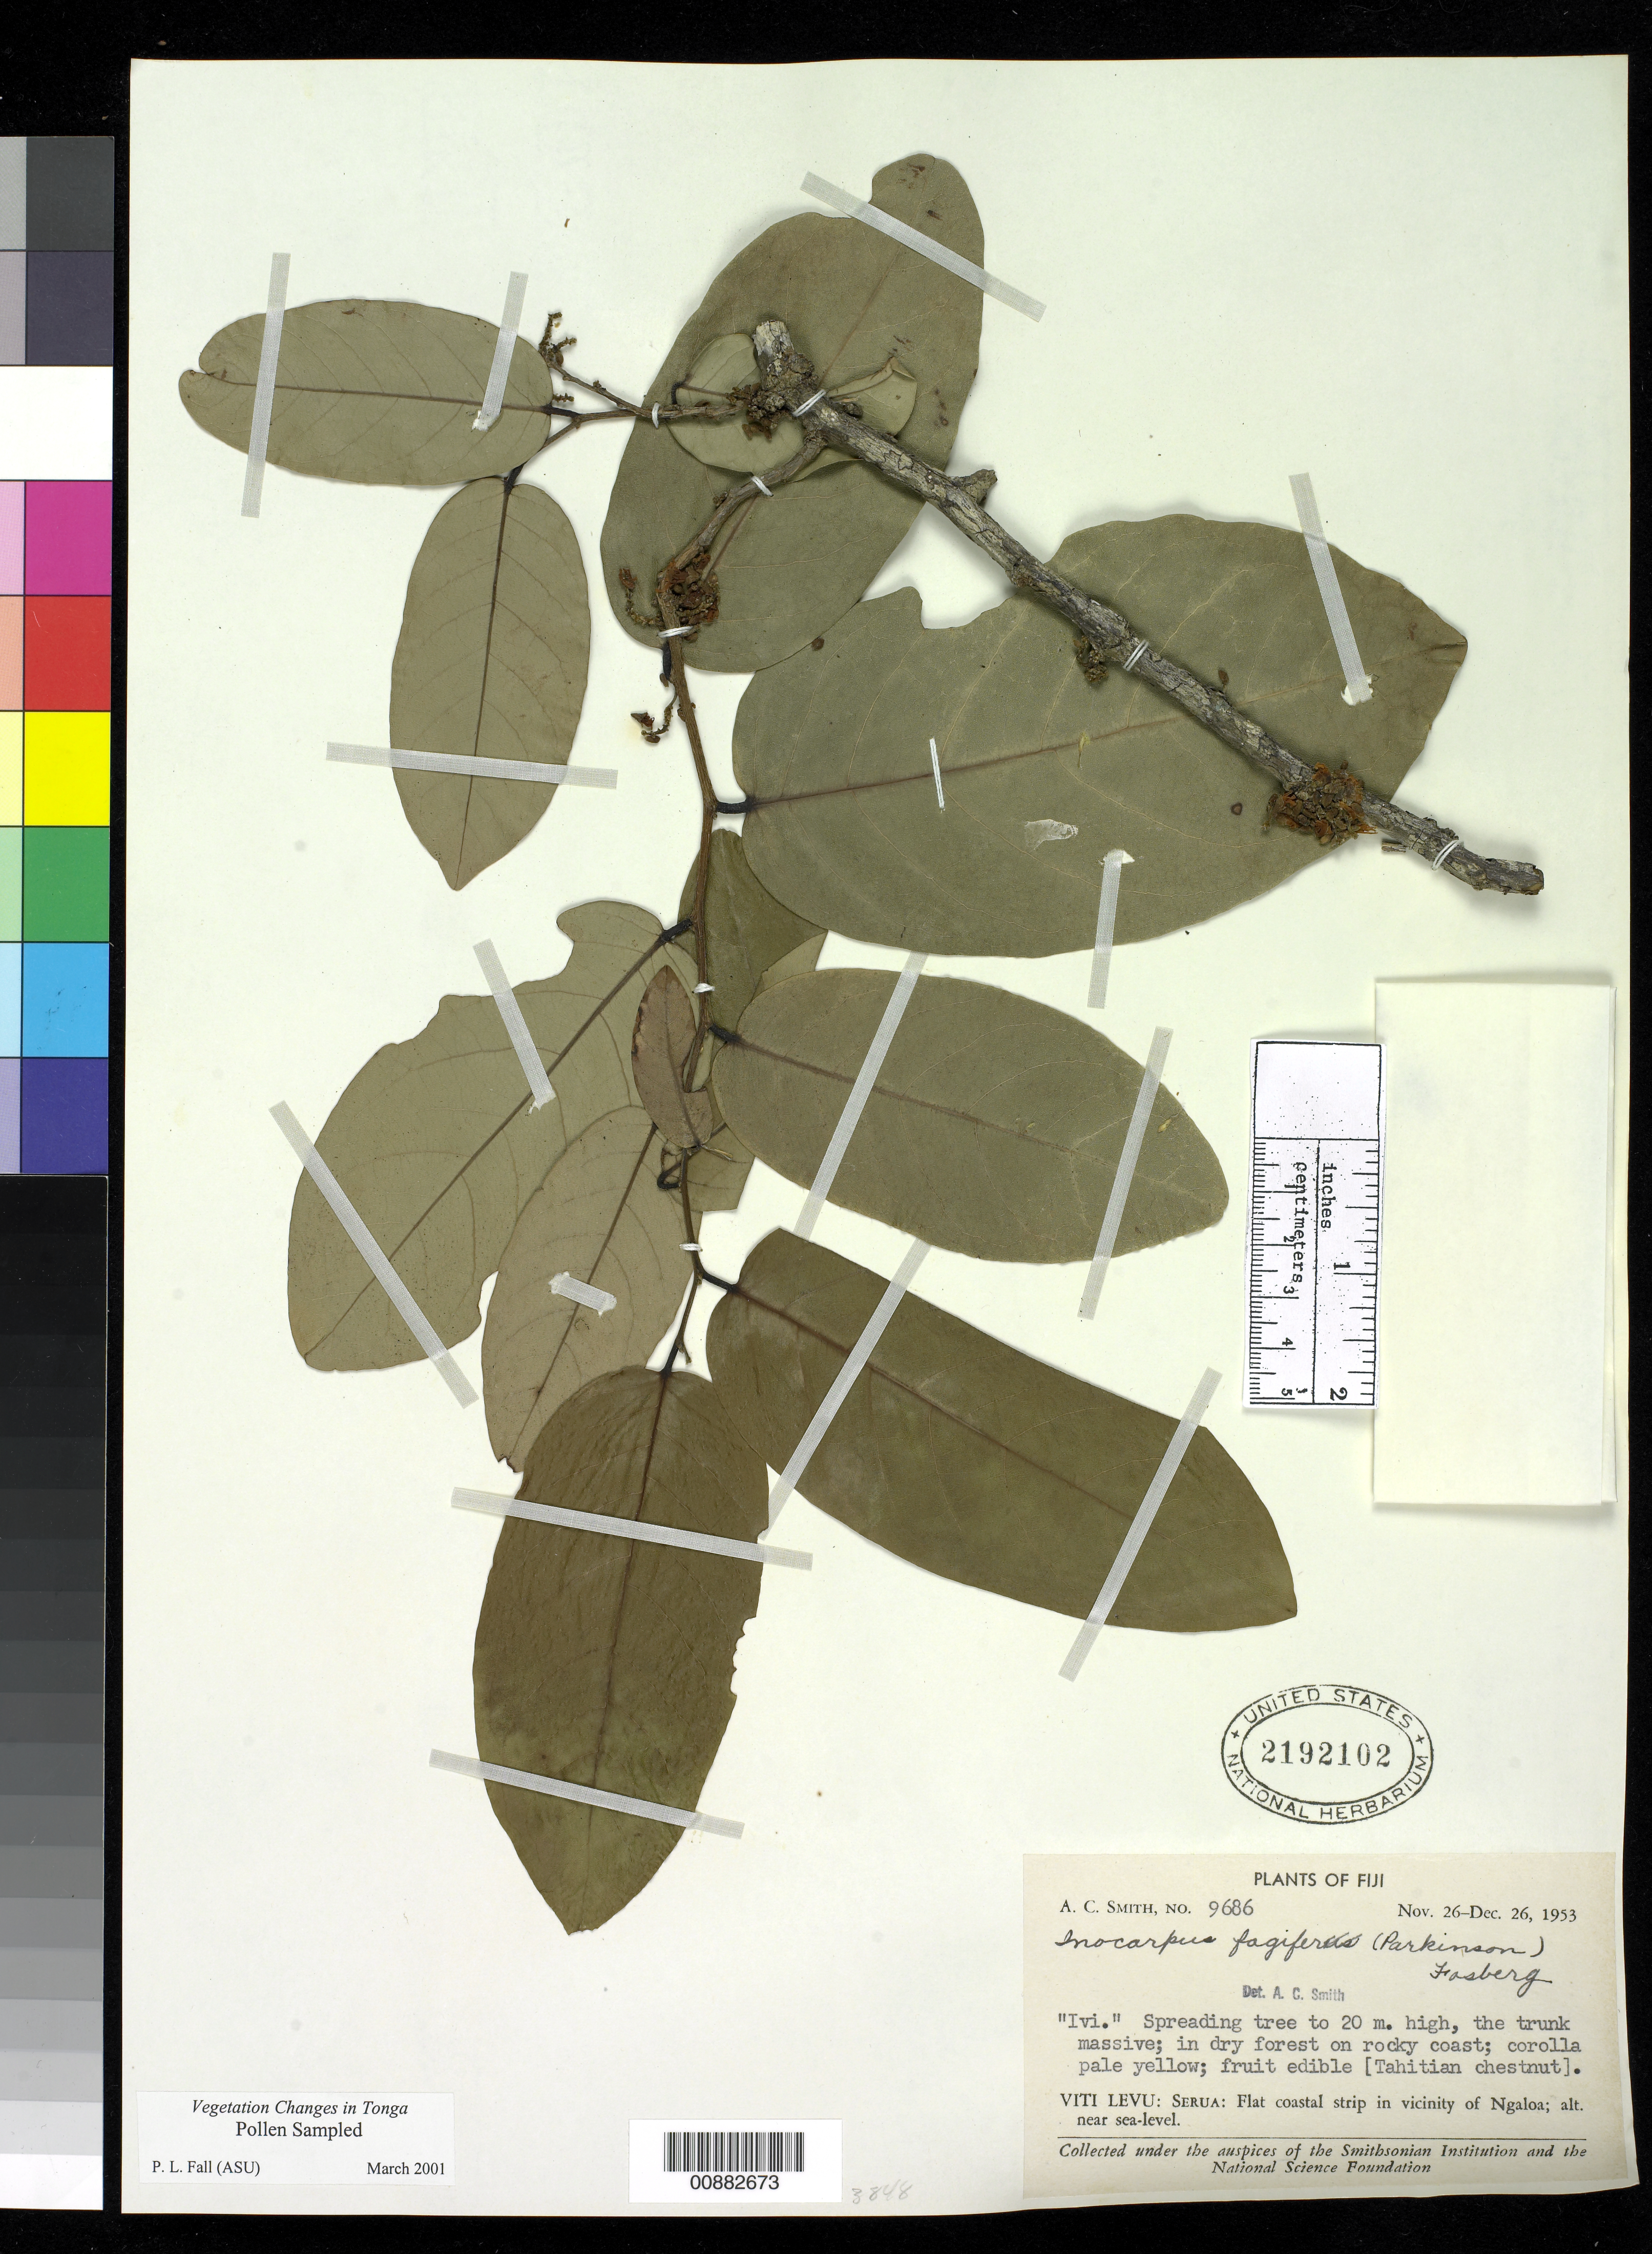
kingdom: Plantae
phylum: Tracheophyta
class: Magnoliopsida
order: Fabales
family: Fabaceae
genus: Inocarpus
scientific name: Inocarpus fagifer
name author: (Parkinson) Fosberg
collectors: C. A. Smith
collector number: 9686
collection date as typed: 29 Oct 1953 to 02 Nov 1953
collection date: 1953-10-29/1953-11-02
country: Fiji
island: Serua Reef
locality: Viti Levu. Hills east of Navua River, near Nukusere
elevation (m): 100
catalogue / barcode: US 2192102